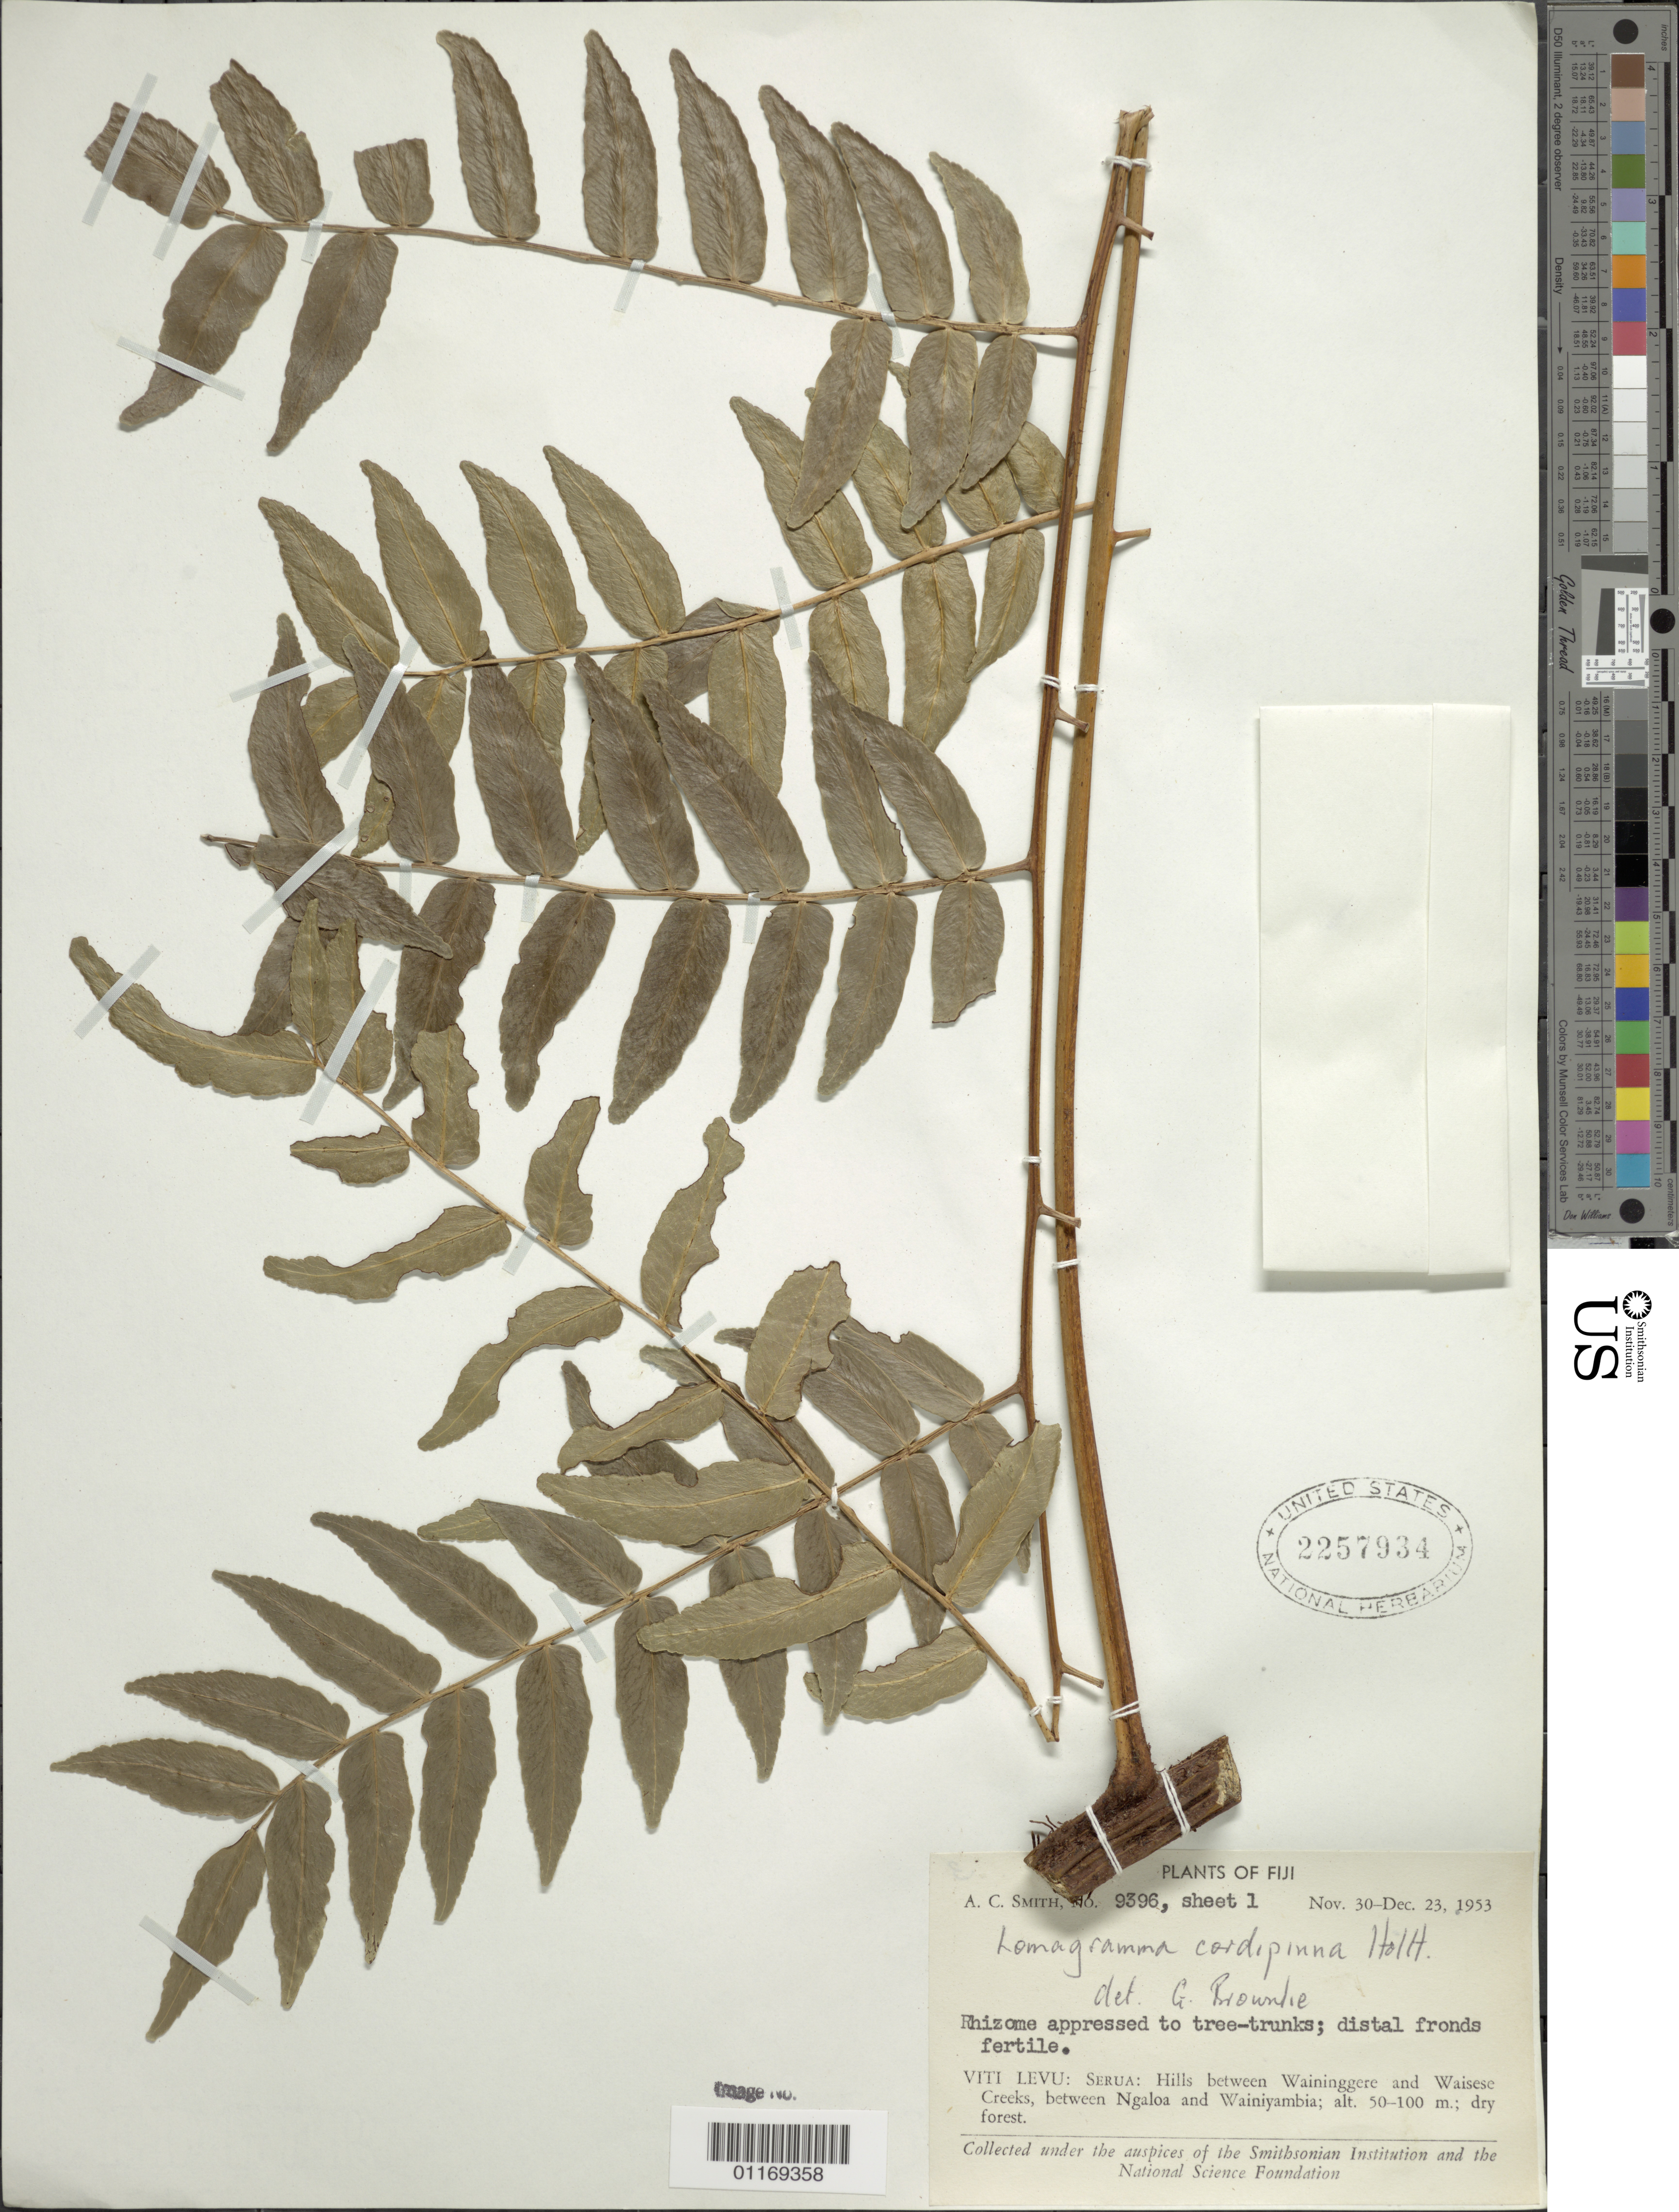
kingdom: Plantae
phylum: Tracheophyta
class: Polypodiopsida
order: Polypodiales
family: Dryopteridaceae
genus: Lomagramma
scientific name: Lomagramma cordipinna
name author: Holttum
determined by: Brownlie, G.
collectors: A. C. Smith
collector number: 9396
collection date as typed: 30 Nov 1953 to 23 Dec 1953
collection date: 1953-11-30/1953-12-23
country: Fiji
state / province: Central Division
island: Viti Levu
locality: Serua Prov.: hills between waininggere and waisese creeks, between ngaloa and wainiyambia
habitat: Dry forest.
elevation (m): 50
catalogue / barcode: US 2257934